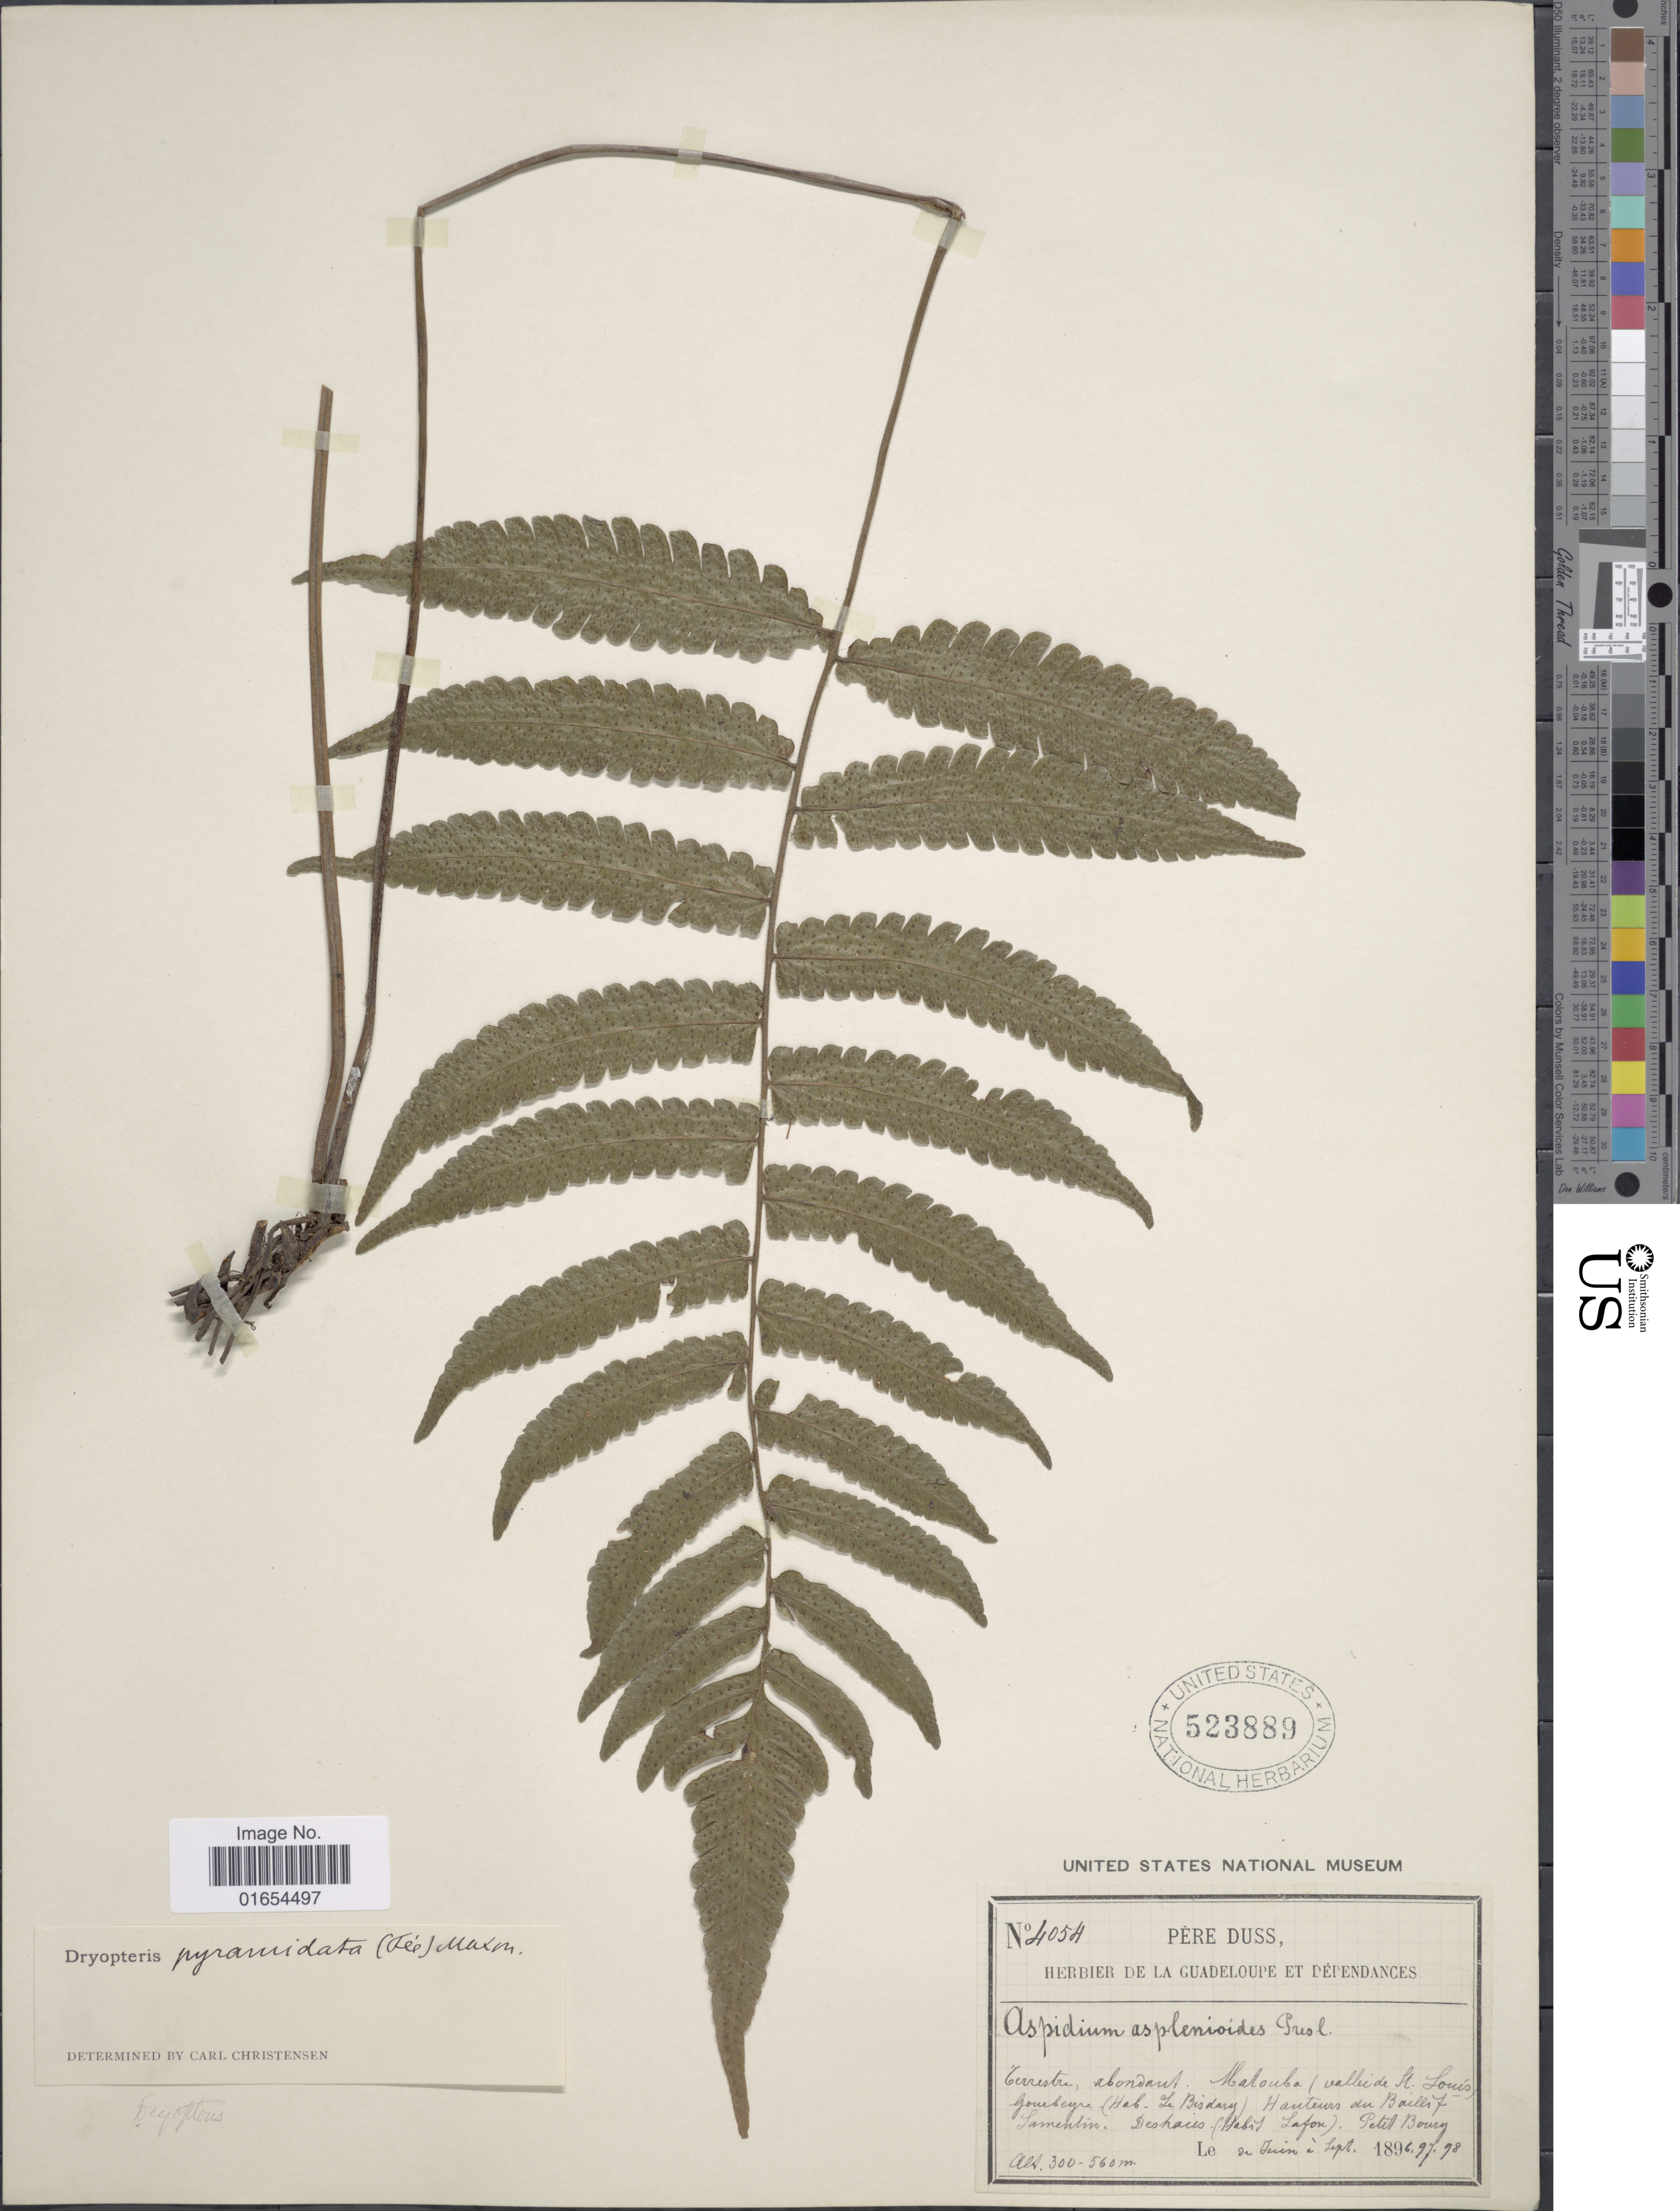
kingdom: Plantae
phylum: Tracheophyta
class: Polypodiopsida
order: Polypodiales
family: Thelypteridaceae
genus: Goniopteris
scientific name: Goniopteris abrupta (Desv.) comb. nov., ined 2015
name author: (Desv.)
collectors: Père Duss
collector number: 4054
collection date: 1896-06/1898-09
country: Guadeloupe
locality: Terreste, abundant Matouba (vallei de St. Louis) Gourbeyre (Hab. Le Bisdary) Hauteurs du Baills f Lamentin, Deshacies (Habit Lafon) Petit Boury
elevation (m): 300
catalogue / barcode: US 523889